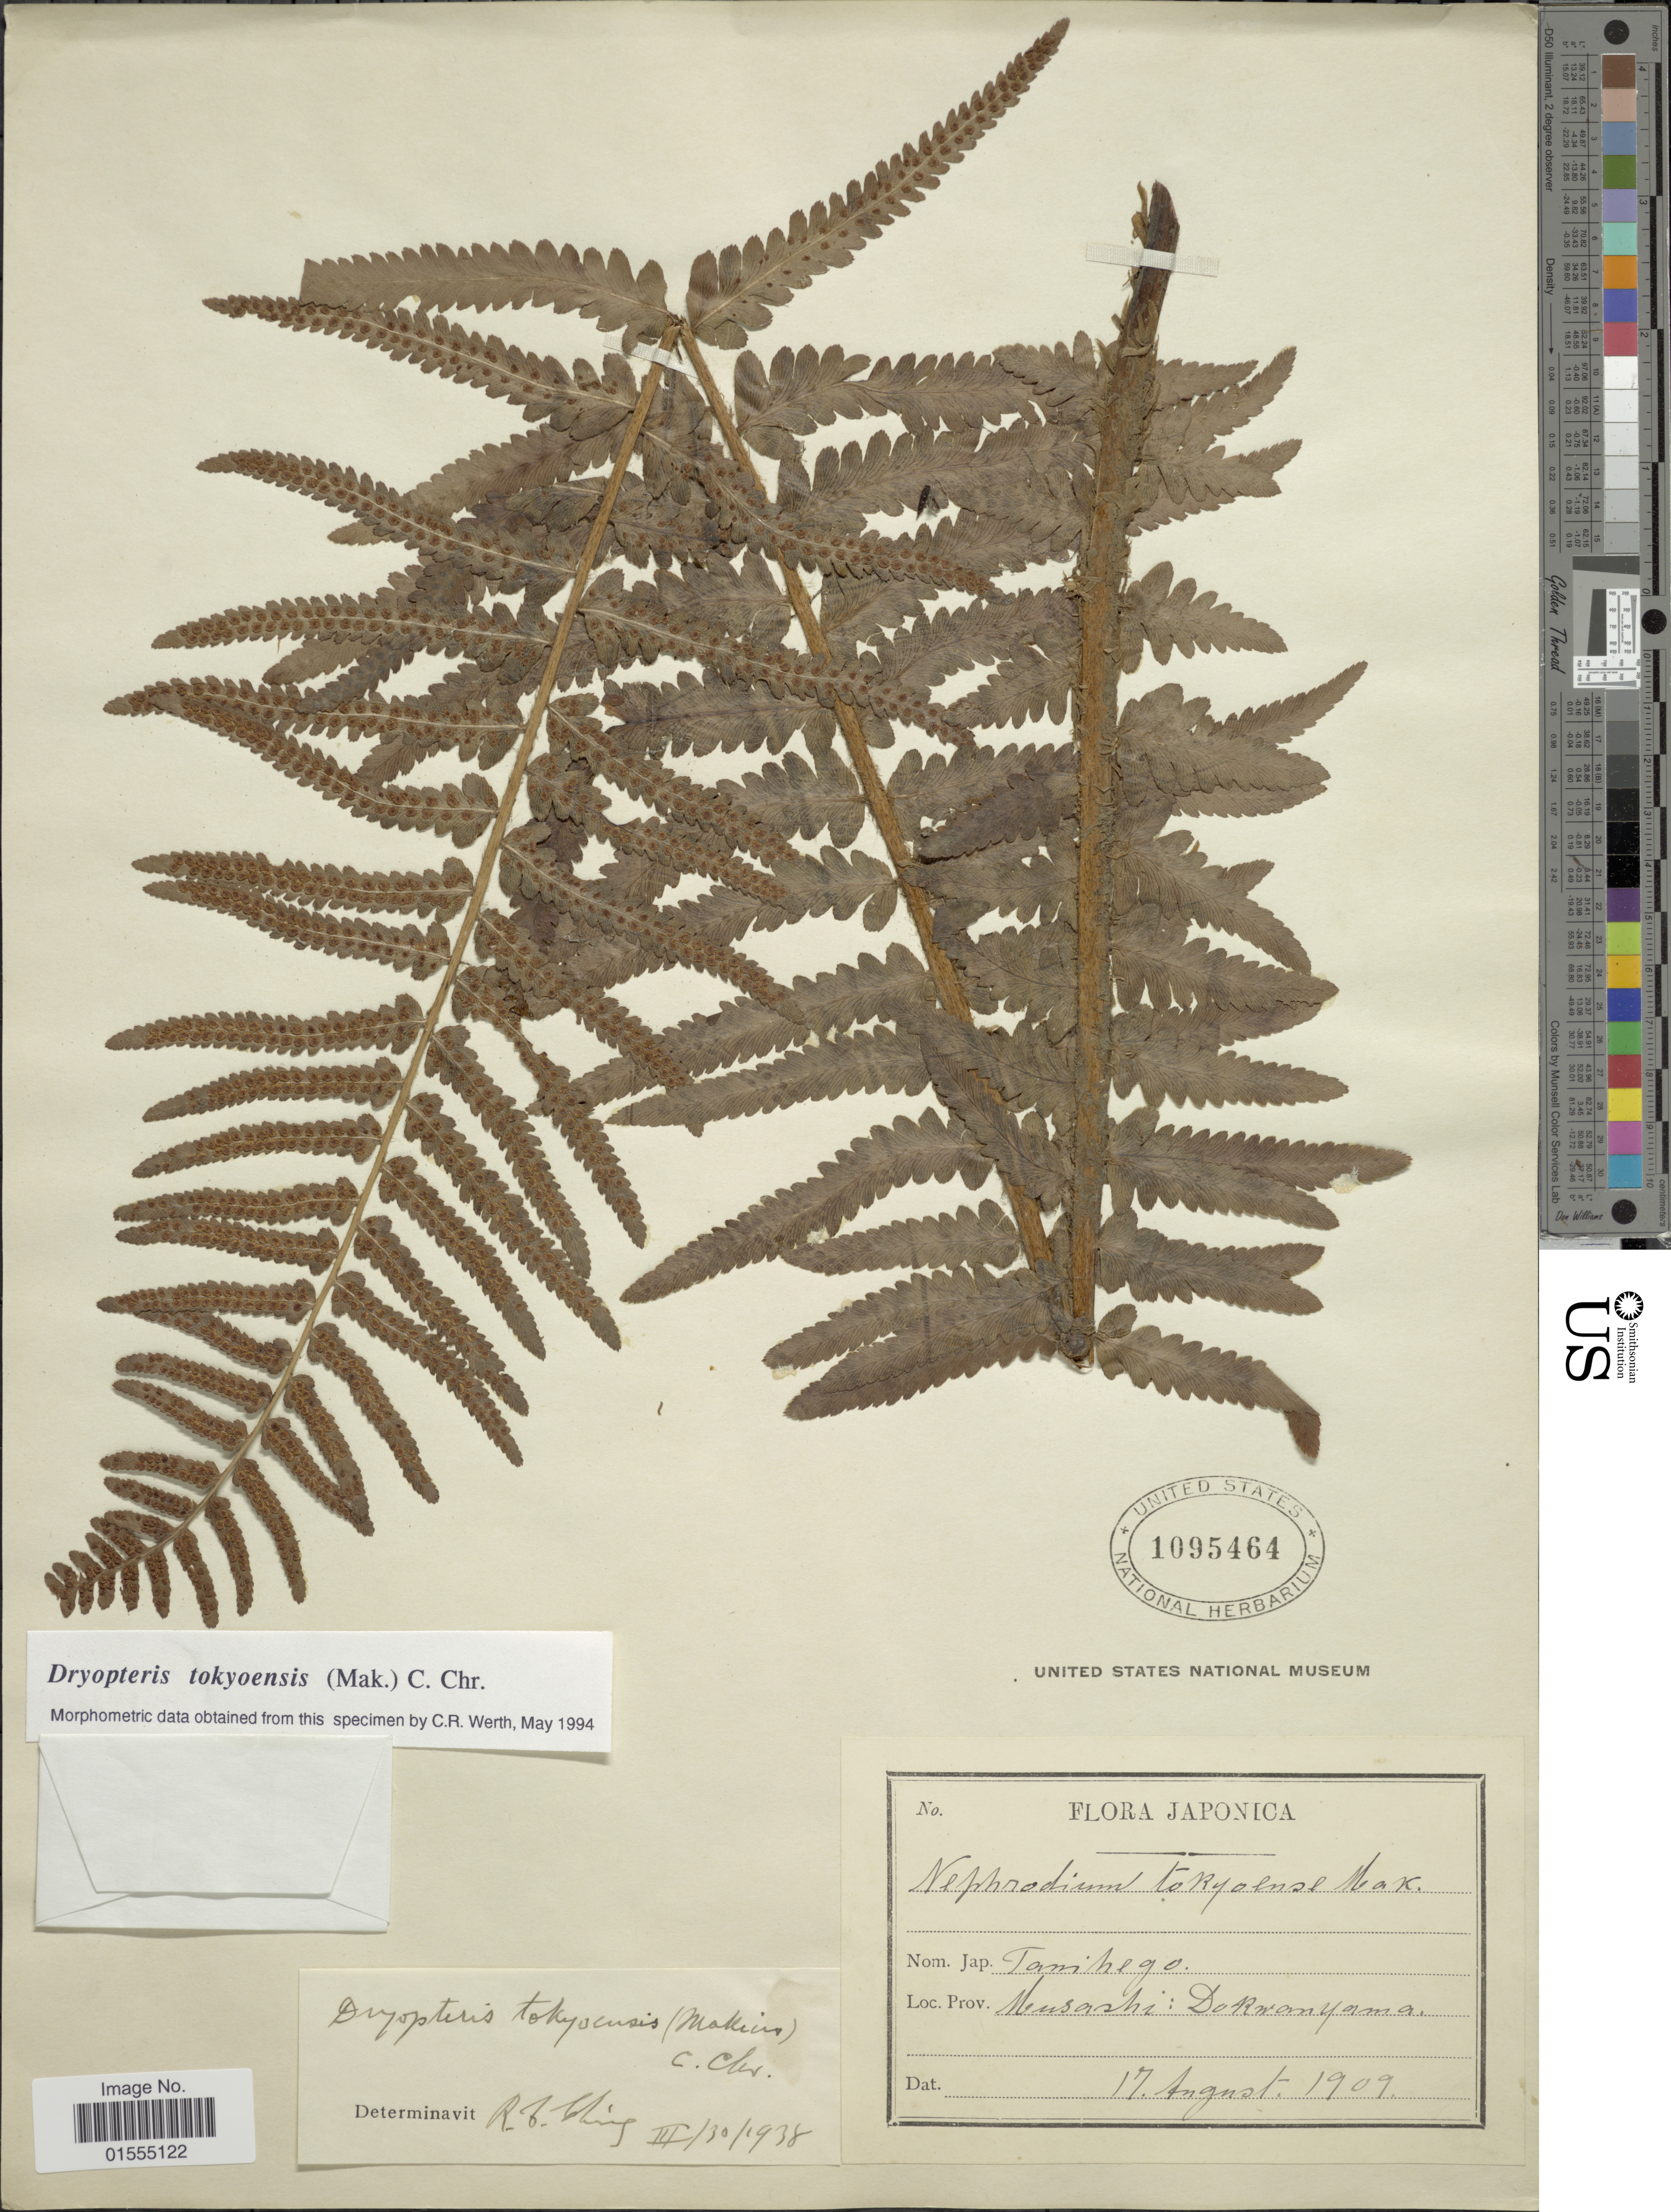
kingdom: Plantae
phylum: Tracheophyta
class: Polypodiopsida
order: Polypodiales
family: Dryopteridaceae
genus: Dryopteris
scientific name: Dryopteris tokyoensis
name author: (Matsum. ex Makino) C. Chr.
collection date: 1909-08-17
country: Japan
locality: Musashi: Dokanyama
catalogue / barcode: US 1095464